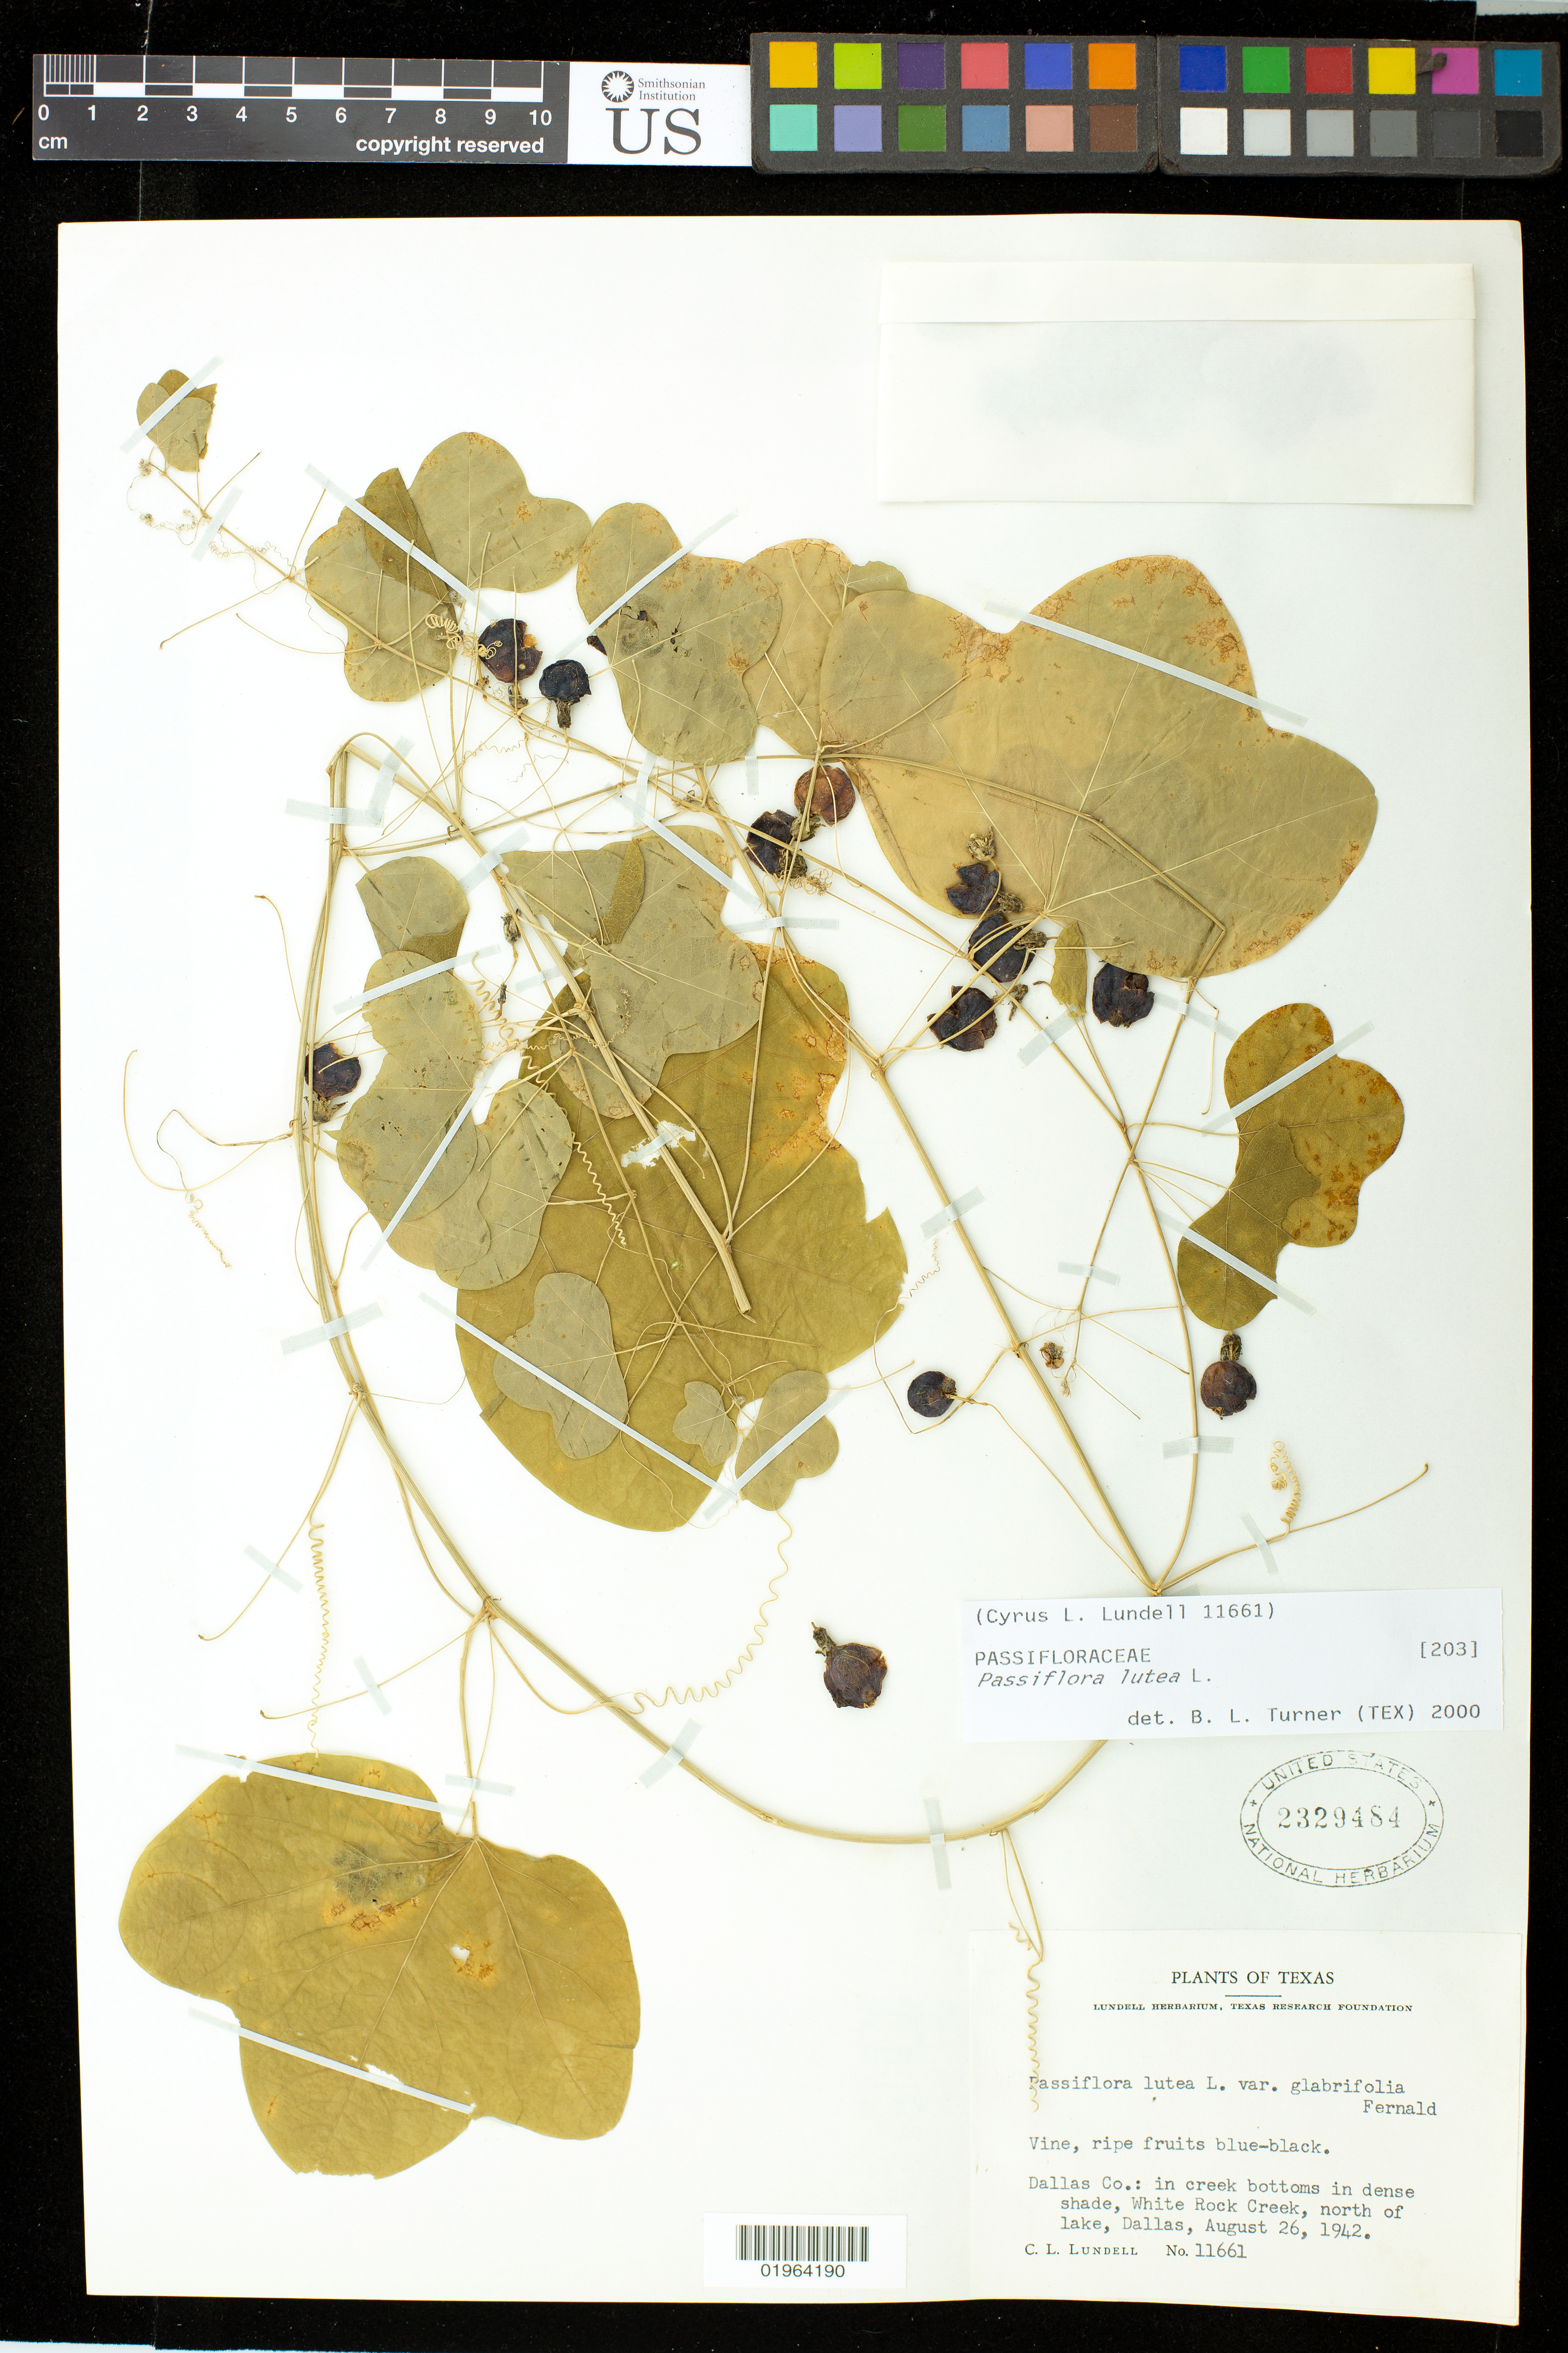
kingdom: Plantae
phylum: Tracheophyta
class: Magnoliopsida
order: Malpighiales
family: Passifloraceae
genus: Passiflora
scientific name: Passiflora lutea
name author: L.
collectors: C. L. Lundell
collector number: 11661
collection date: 1942-08-26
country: United States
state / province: Texas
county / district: Dallas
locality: White Rock Creeck, N of lake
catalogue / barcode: US 2329484